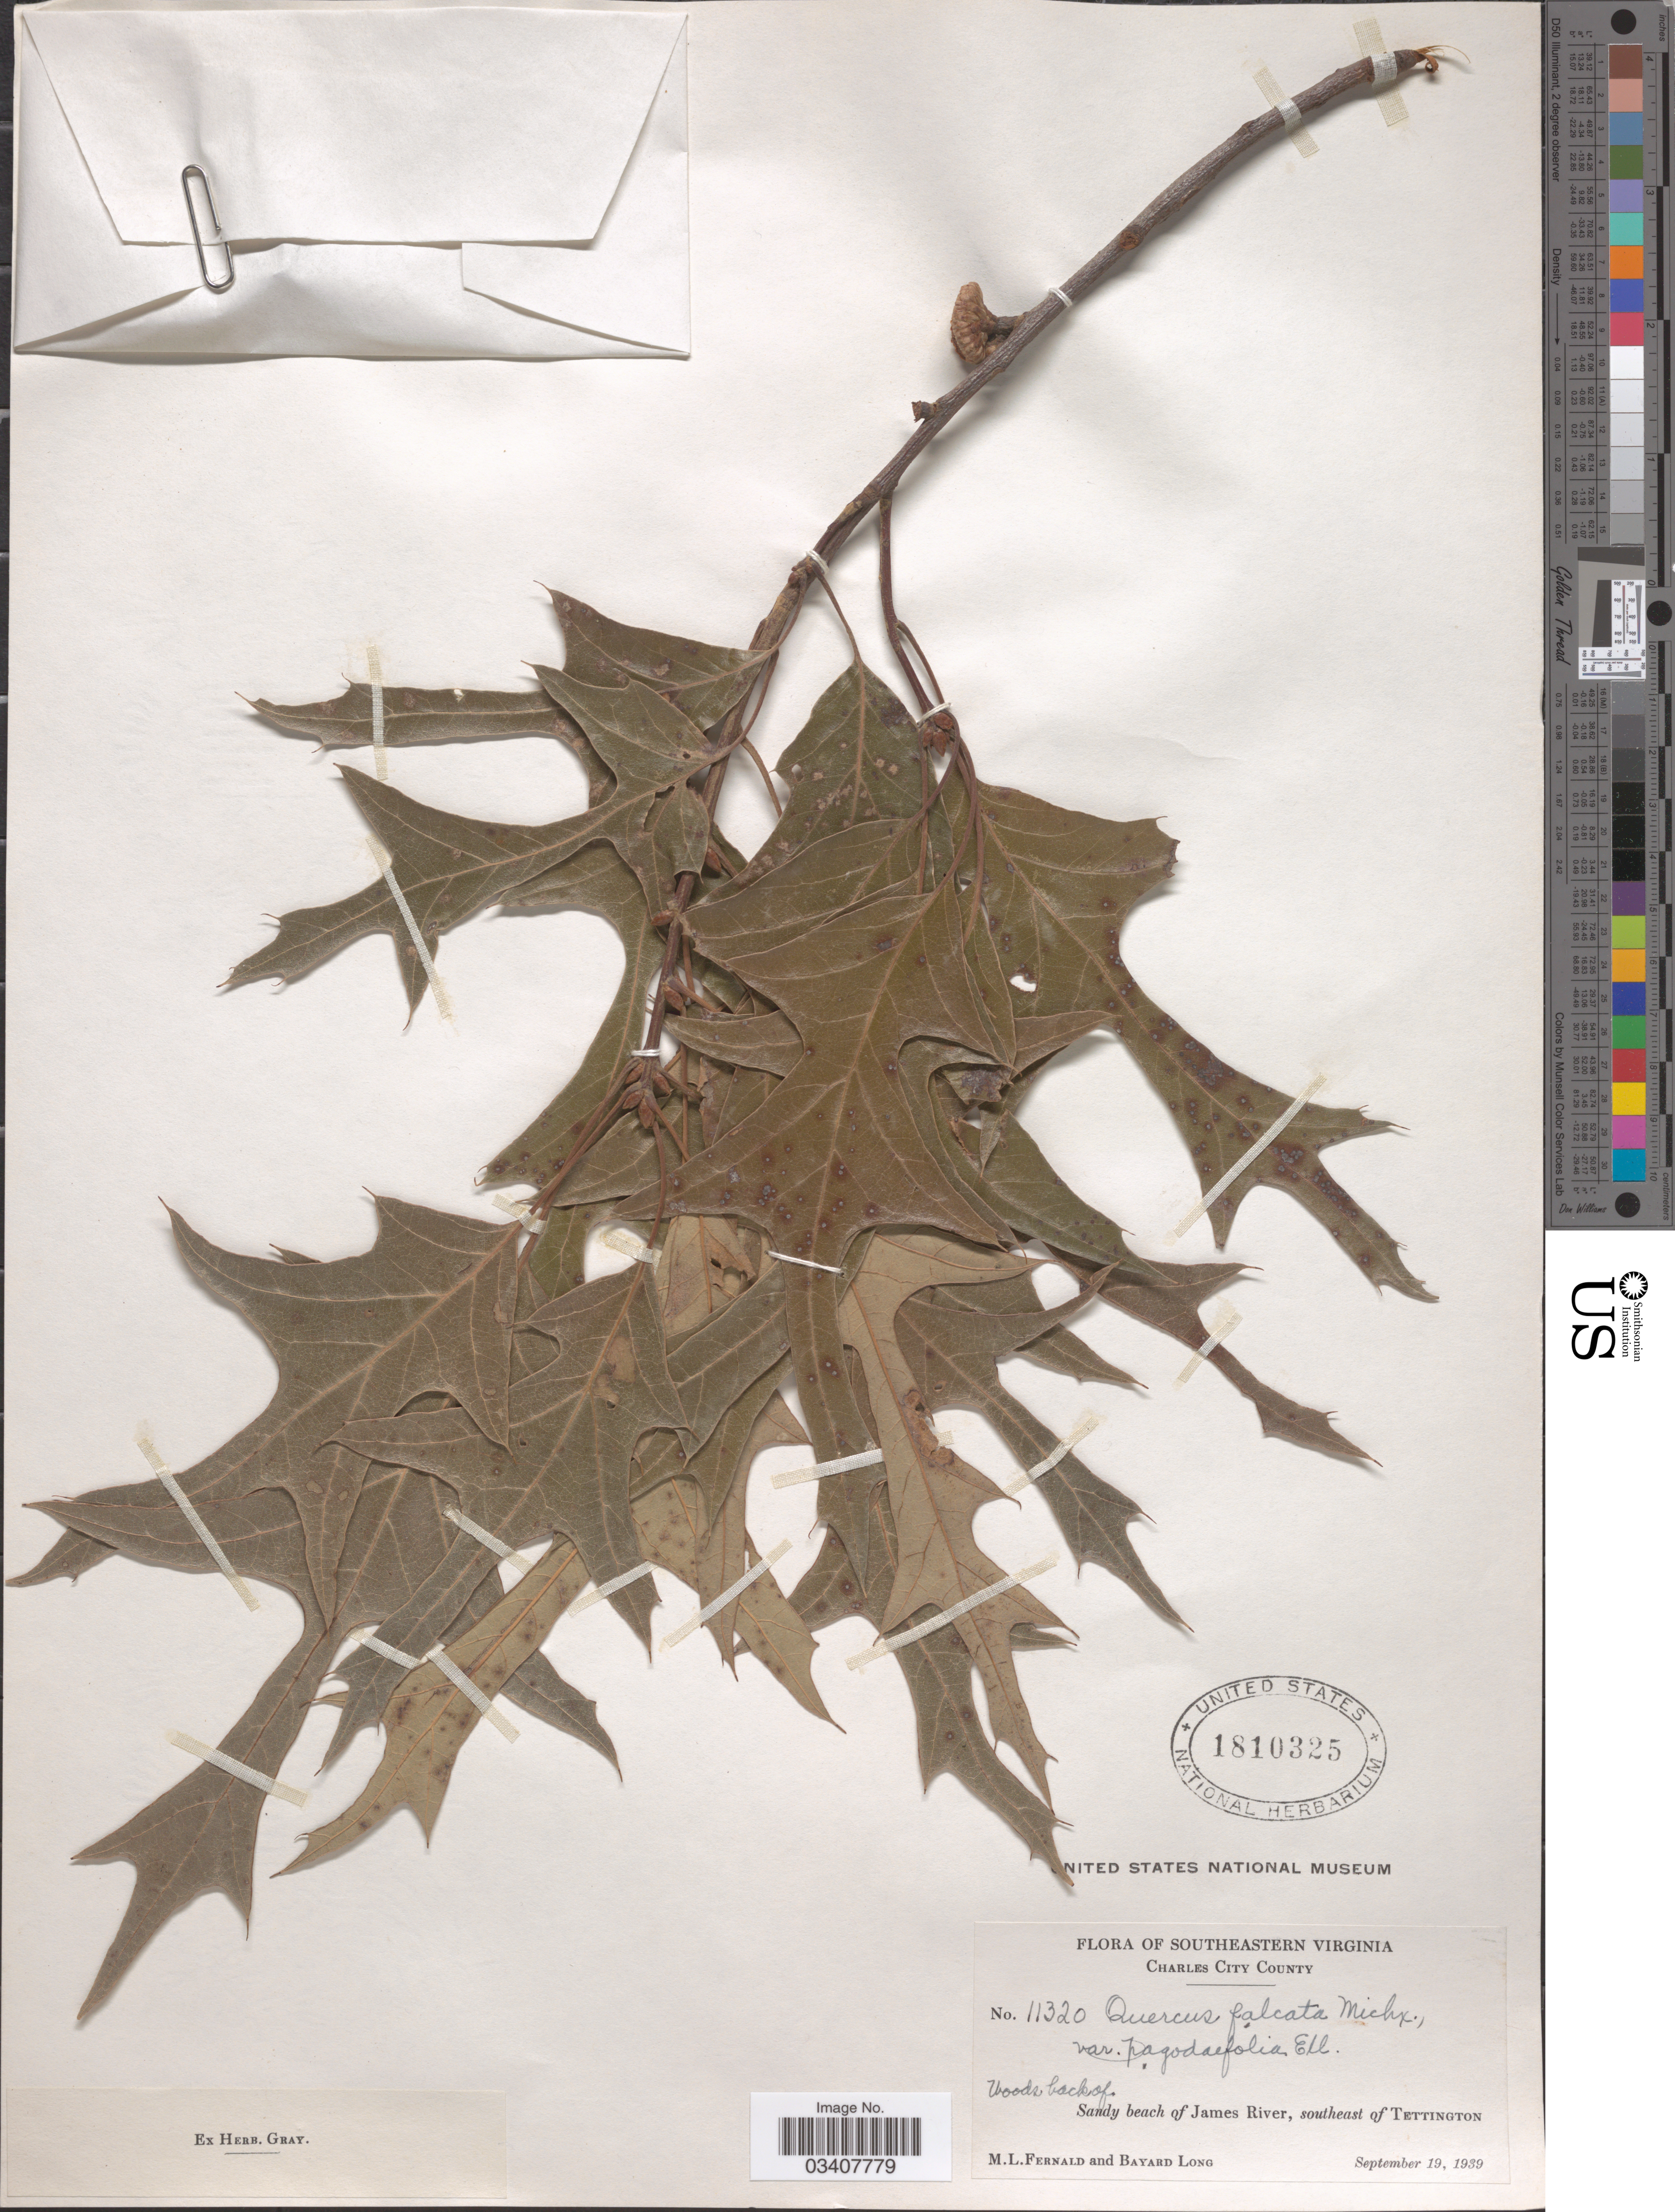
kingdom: Plantae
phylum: Tracheophyta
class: Magnoliopsida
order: Fagales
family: Fagaceae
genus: Quercus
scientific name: Quercus pagodifolia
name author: (Elliott) Ashe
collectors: M. L. Fernald & B. Long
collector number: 11320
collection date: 1939-09-19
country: United States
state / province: Virginia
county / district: Charles City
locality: Southeastern Virginia. Charles City County. Sandy beach of James River, southeast of Tettington.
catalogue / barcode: US 1810325